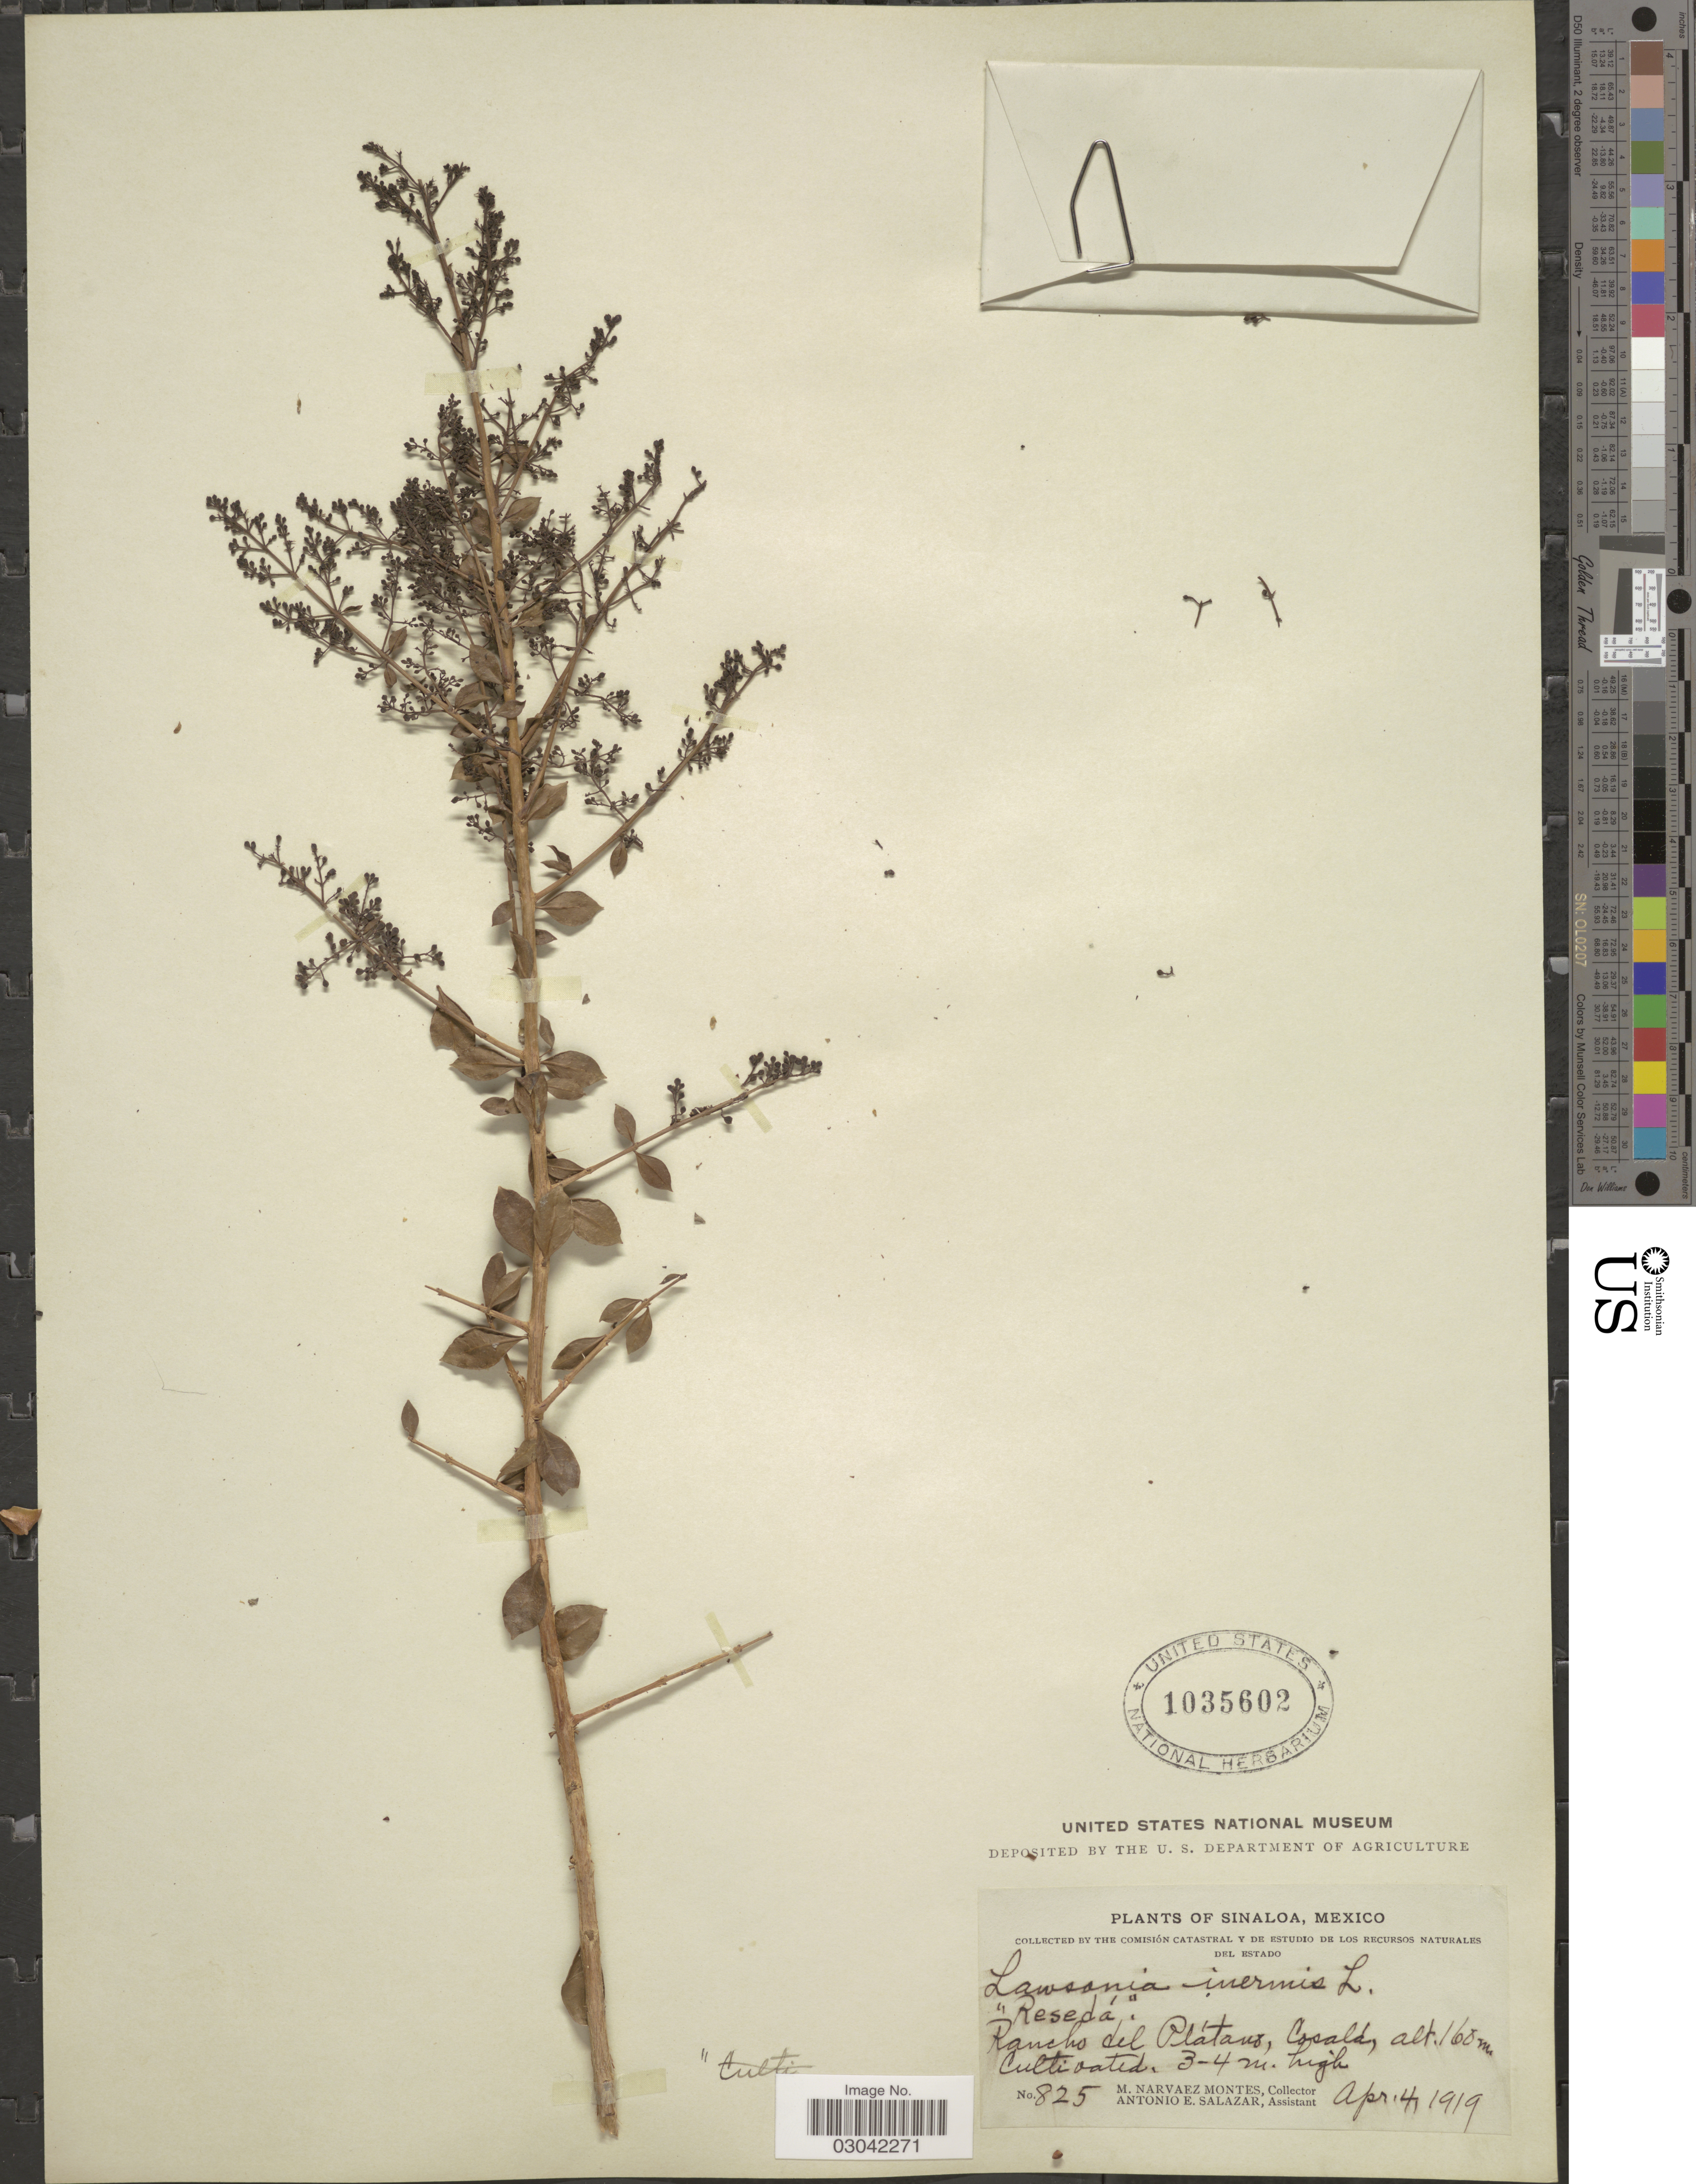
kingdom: Plantae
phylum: Tracheophyta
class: Magnoliopsida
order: Myrtales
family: Lythraceae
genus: Lawsonia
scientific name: Lawsonia inermis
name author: L.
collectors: M. Narvaez-Montes & A. E. Salazar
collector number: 825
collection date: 1919-04-04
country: Mexico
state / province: Sinaloa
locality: Rancho del Plátano, Cosalá.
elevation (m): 160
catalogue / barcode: US 1035602